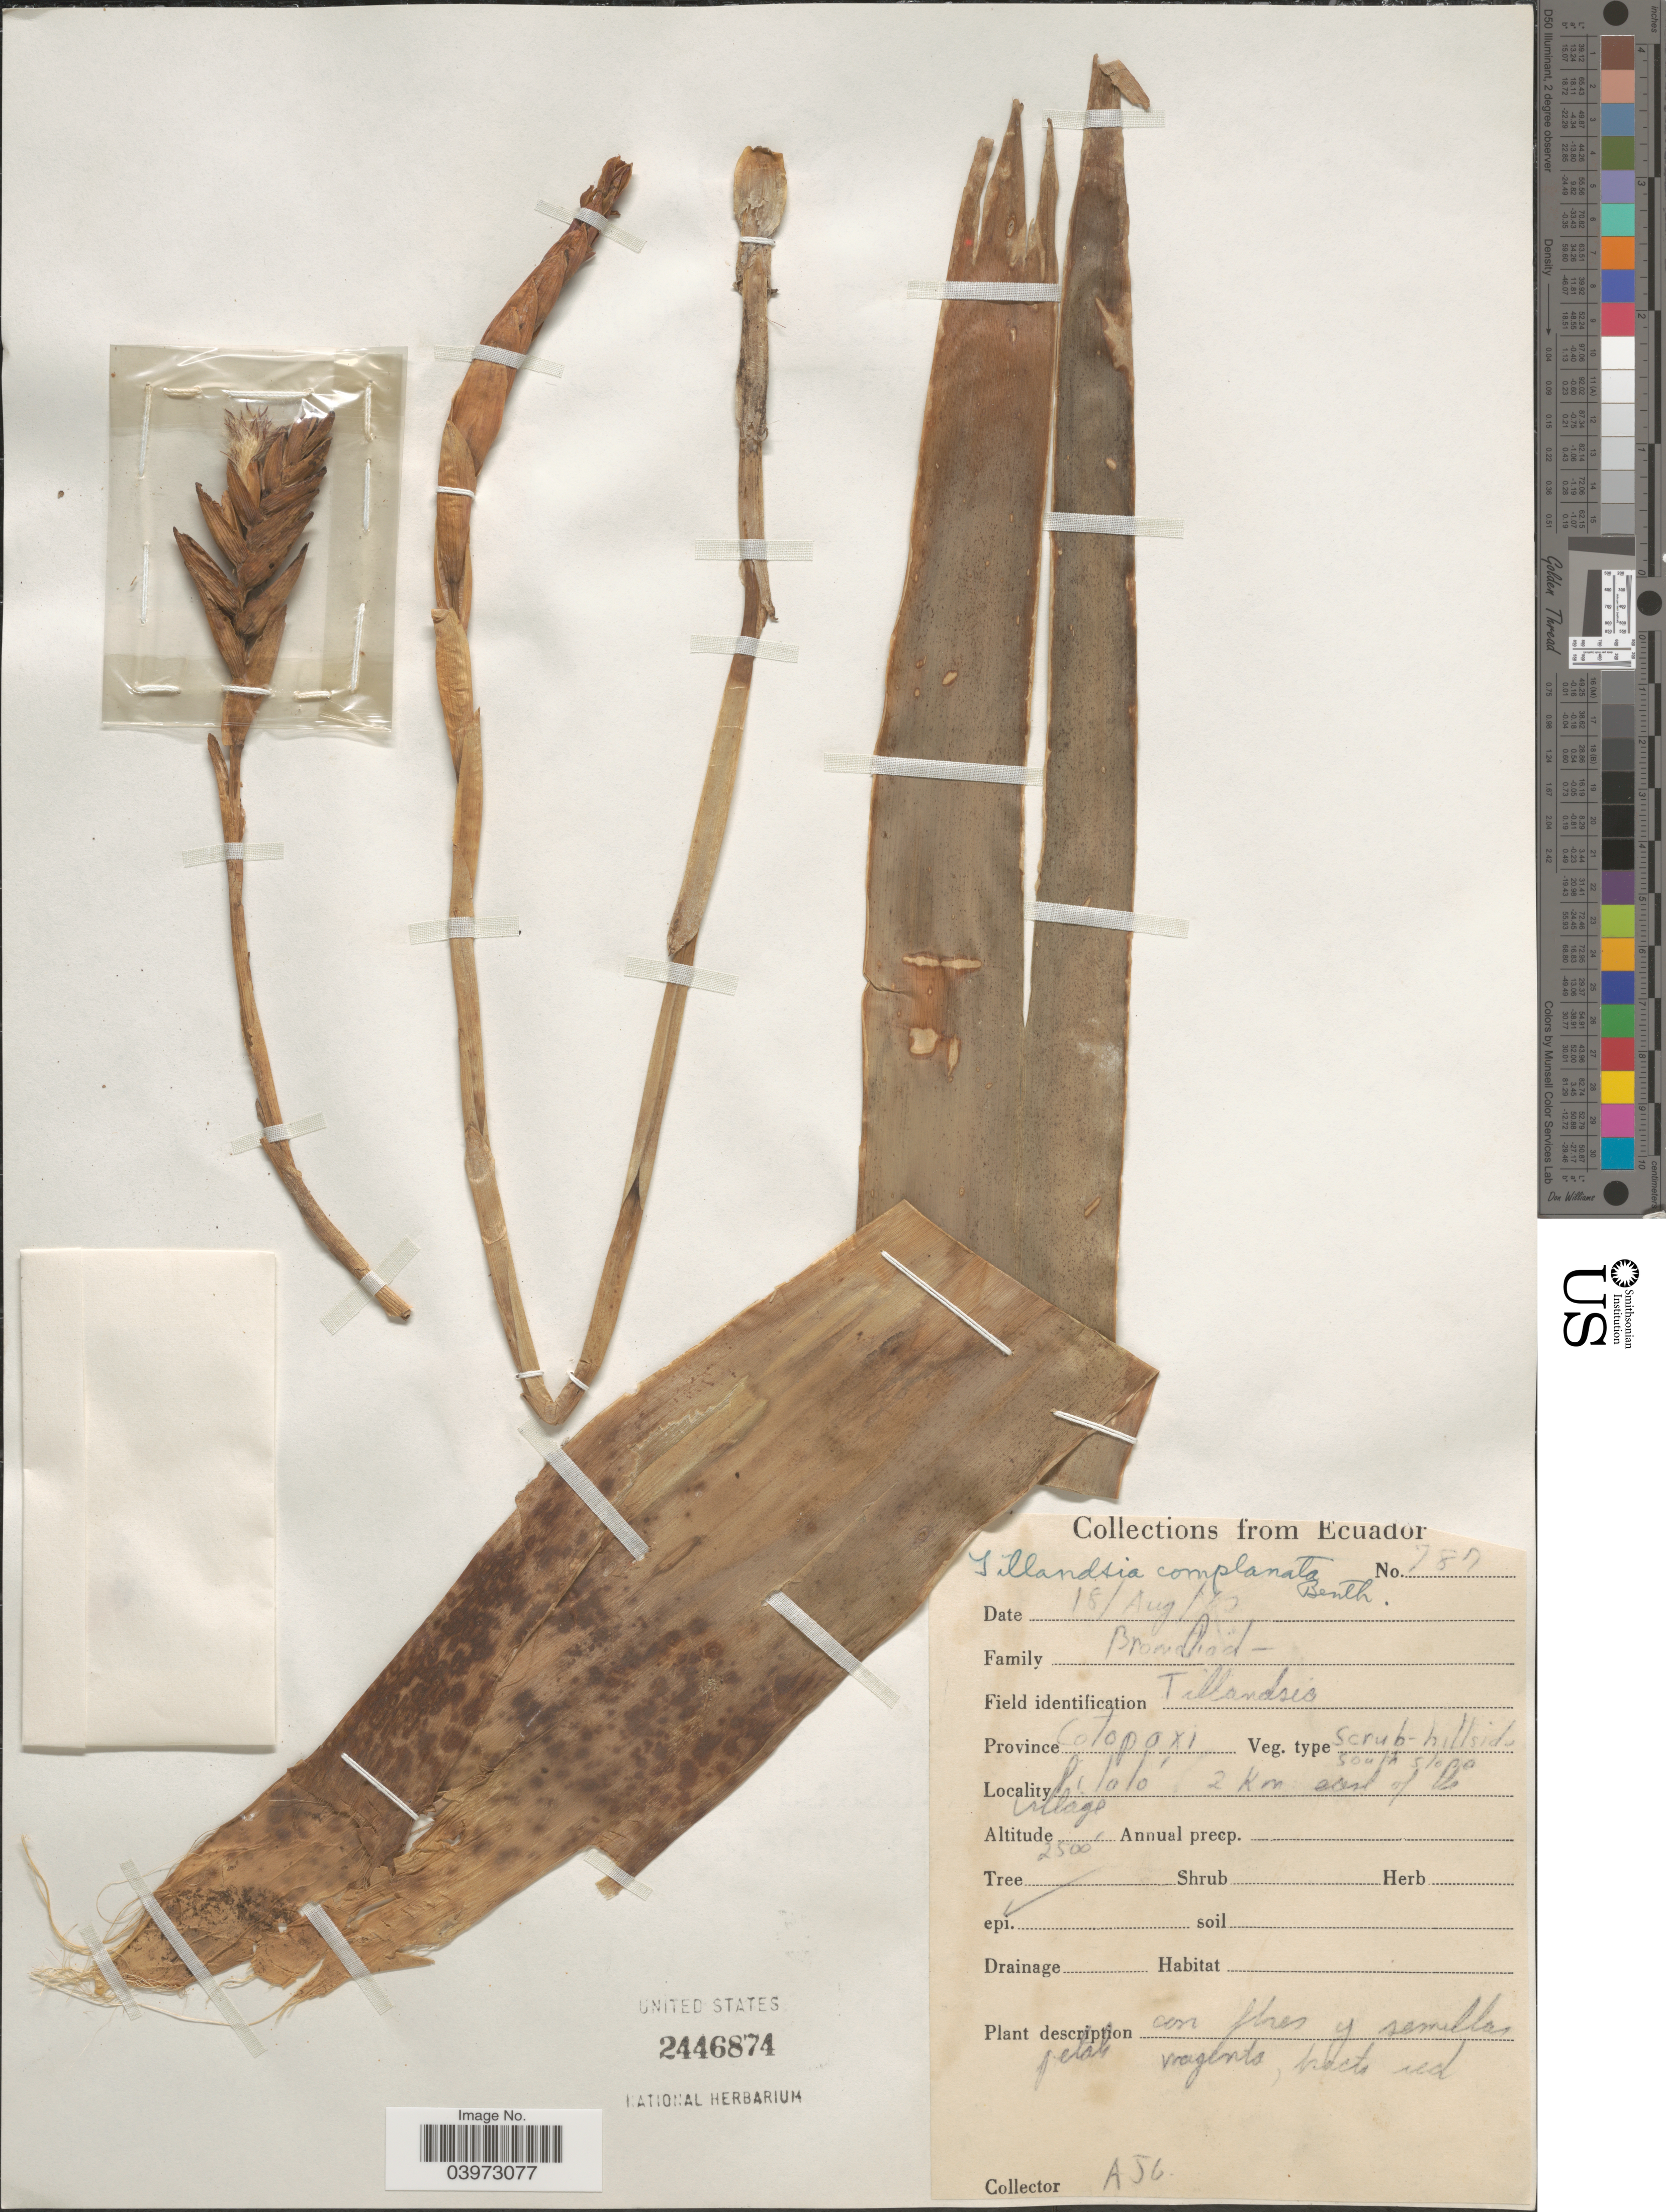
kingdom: Plantae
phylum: Tracheophyta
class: Liliopsida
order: Poales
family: Bromeliaceae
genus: Tillandsia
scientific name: Tillandsia complanata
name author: Benth.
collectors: A. J. G.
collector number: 787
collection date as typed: Transcribed d/m/y: 18/8/62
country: Ecuador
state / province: Cotopaxi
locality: Pilaló 2 Km east of the village.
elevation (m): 762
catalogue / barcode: US 2446874